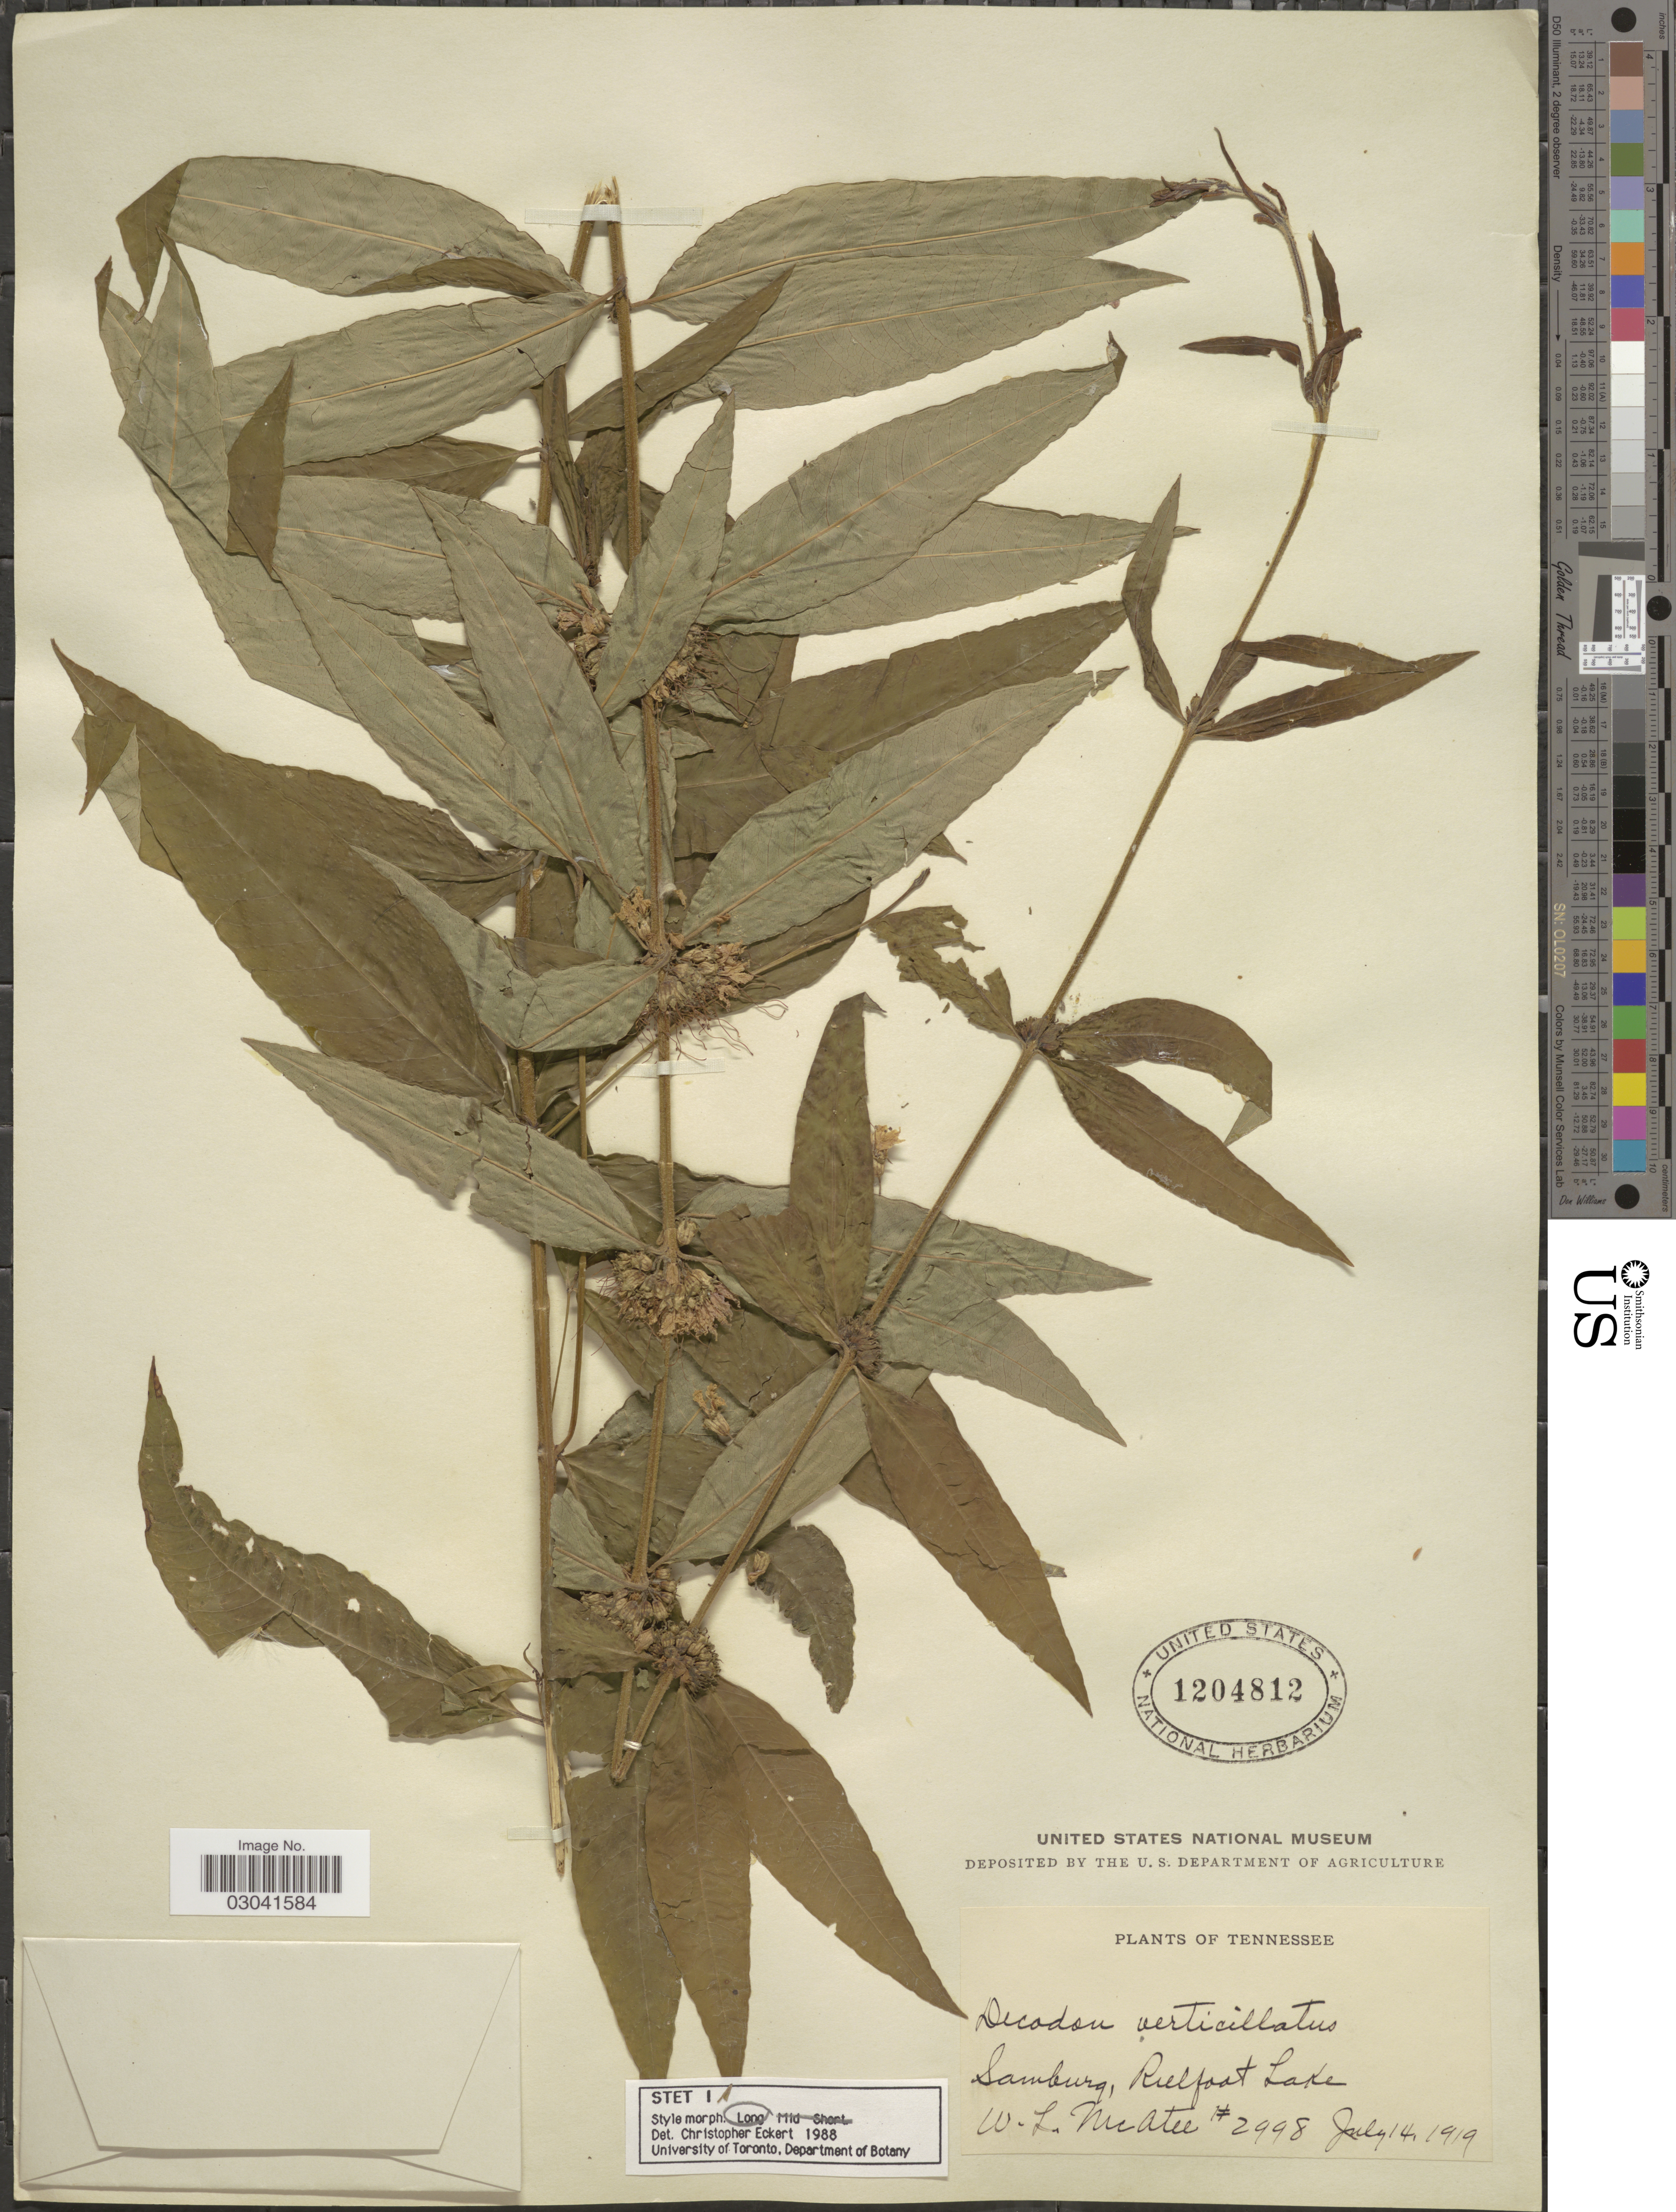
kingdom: Plantae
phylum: Tracheophyta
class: Magnoliopsida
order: Myrtales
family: Lythraceae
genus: Decodon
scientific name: Decodon verticillatus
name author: (L.) Elliott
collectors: W. McAtee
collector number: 2998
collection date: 1919-07-14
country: United States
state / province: Tennessee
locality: Samburg, Reelfoot Lake.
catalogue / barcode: US 1204812